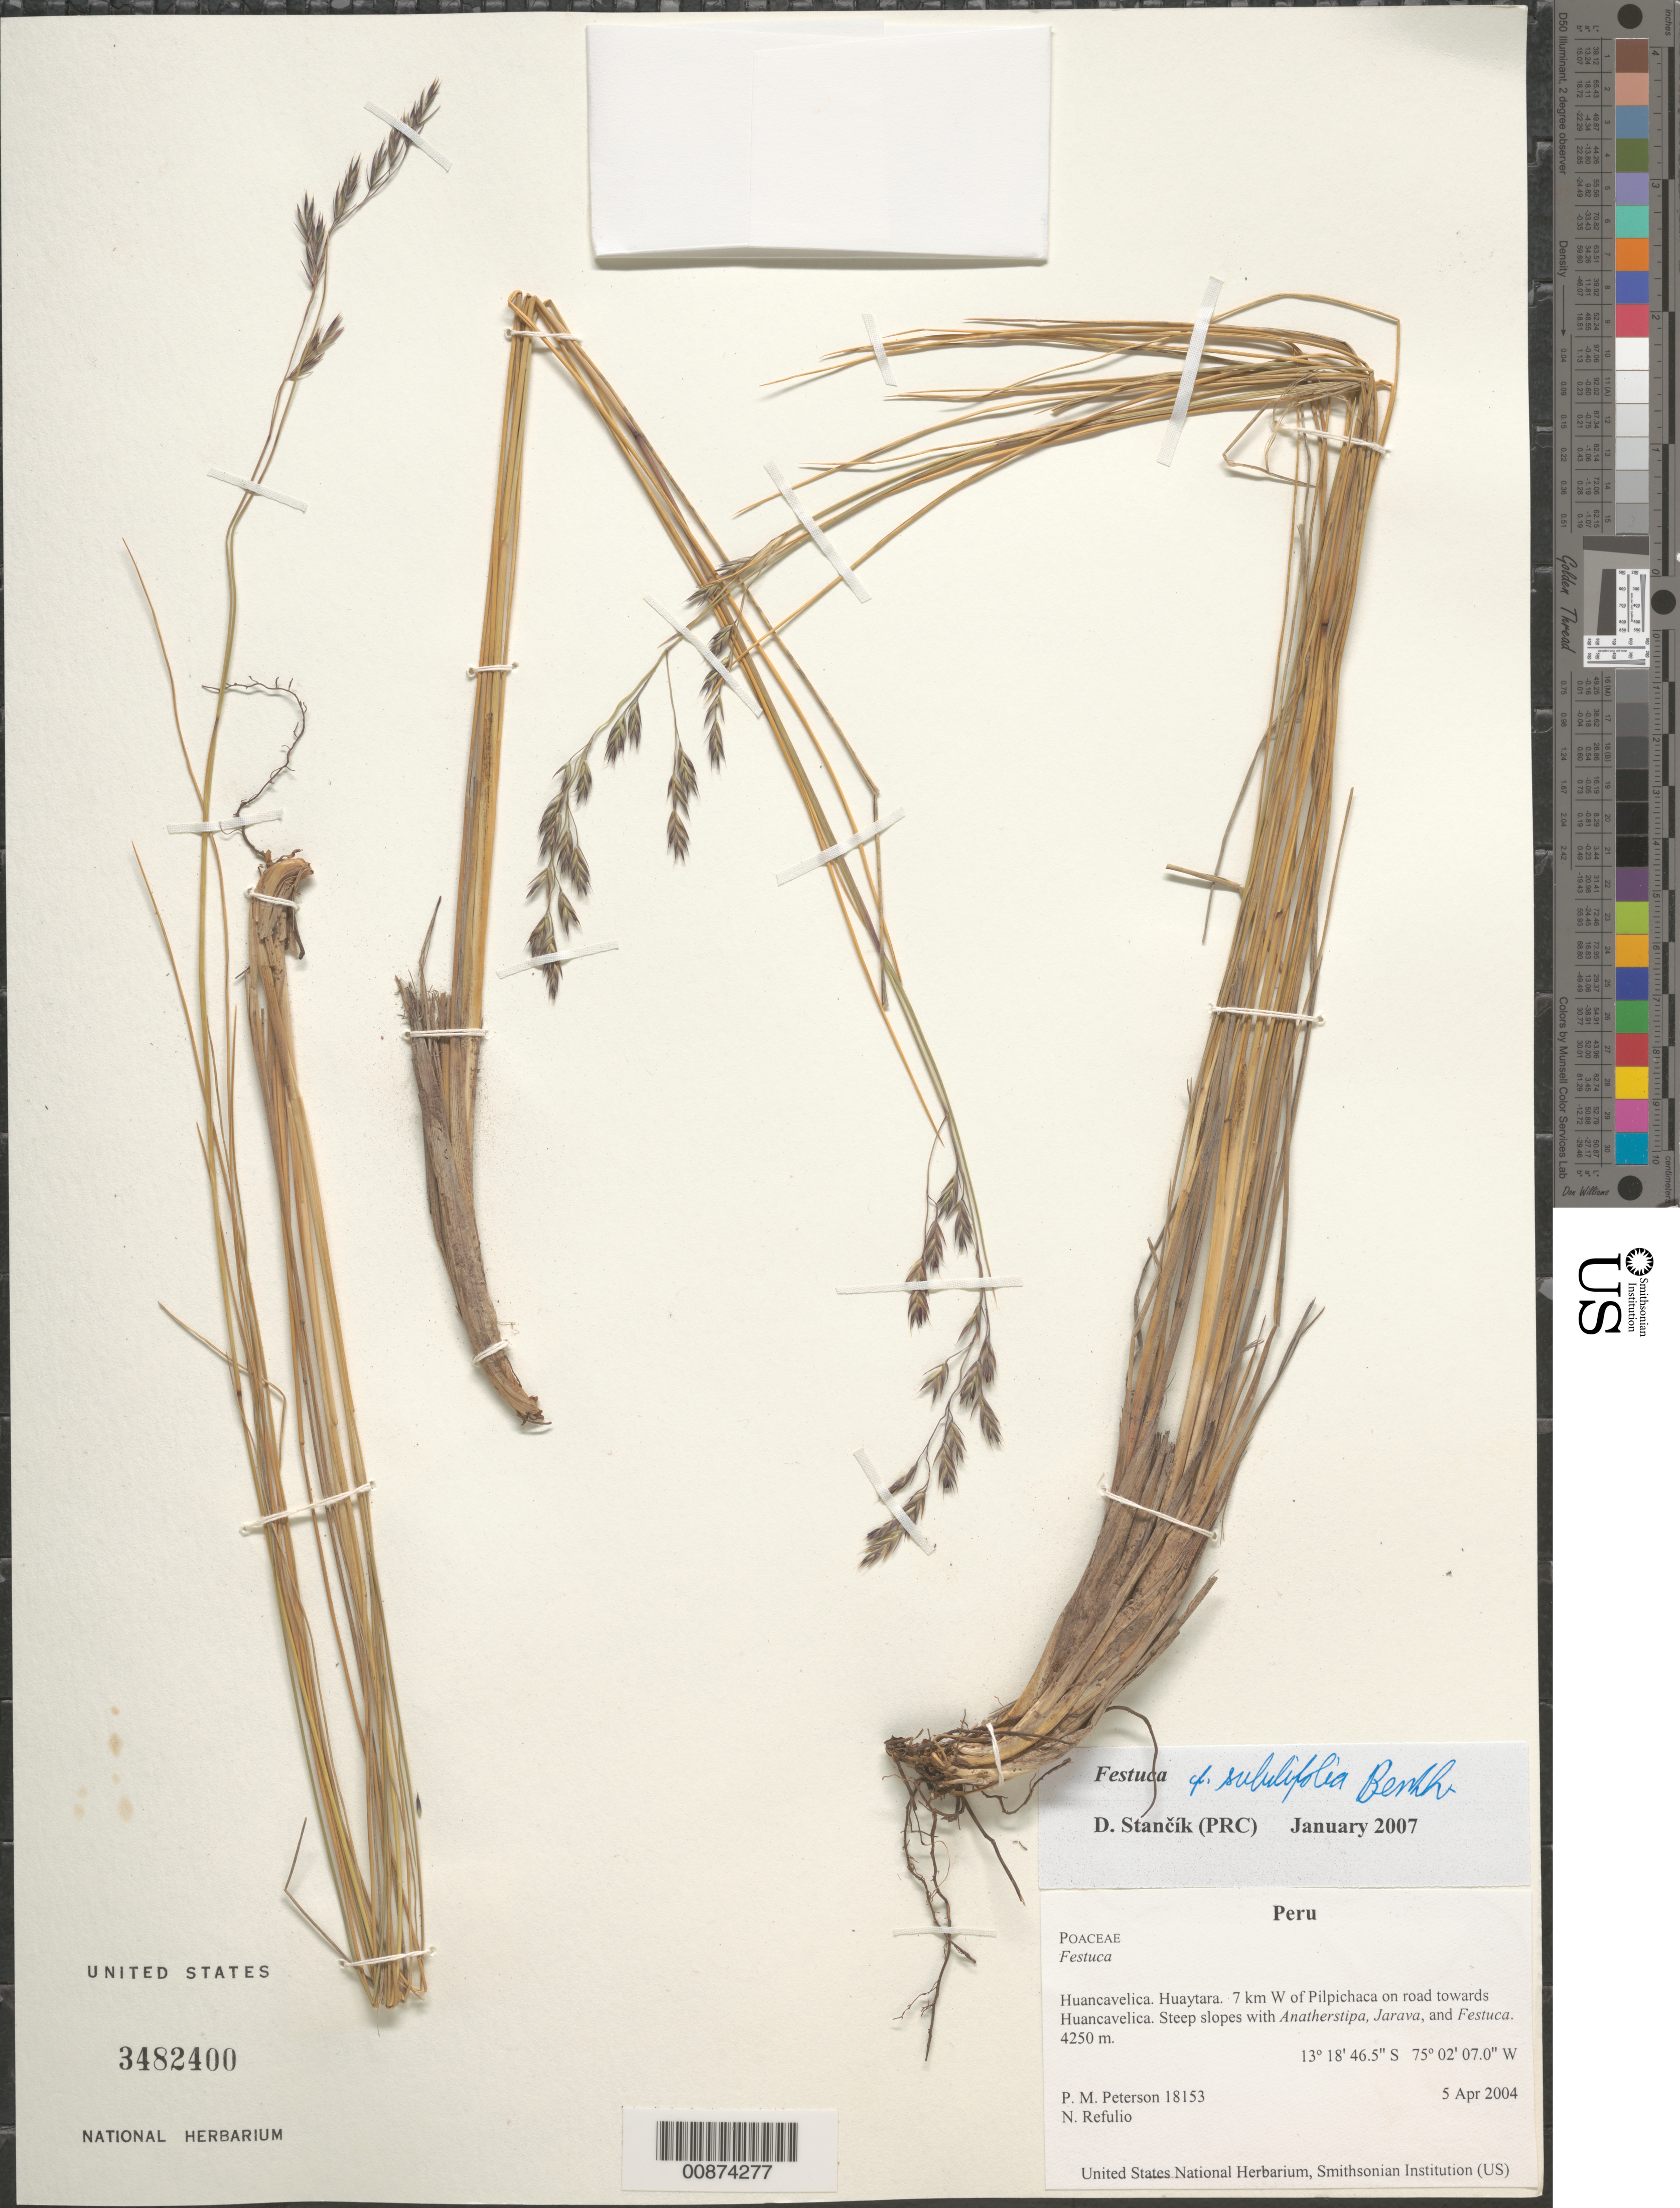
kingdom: Plantae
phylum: Tracheophyta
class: Liliopsida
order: Poales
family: Poaceae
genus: Festuca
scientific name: Festuca subulifolia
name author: Benth.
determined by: Stancik, D.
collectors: P. M. Peterson & N. Refulio-Rodríguez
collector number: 18153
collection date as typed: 05 Apr 2004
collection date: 2004-04-05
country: Peru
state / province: Huancavelica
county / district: Huaytara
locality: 7 km W of Pilpichaca on road towards Huancavelica. Steep slopes with Anatherstipa, Jarava, and Festuca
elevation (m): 4250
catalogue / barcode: US 3482400